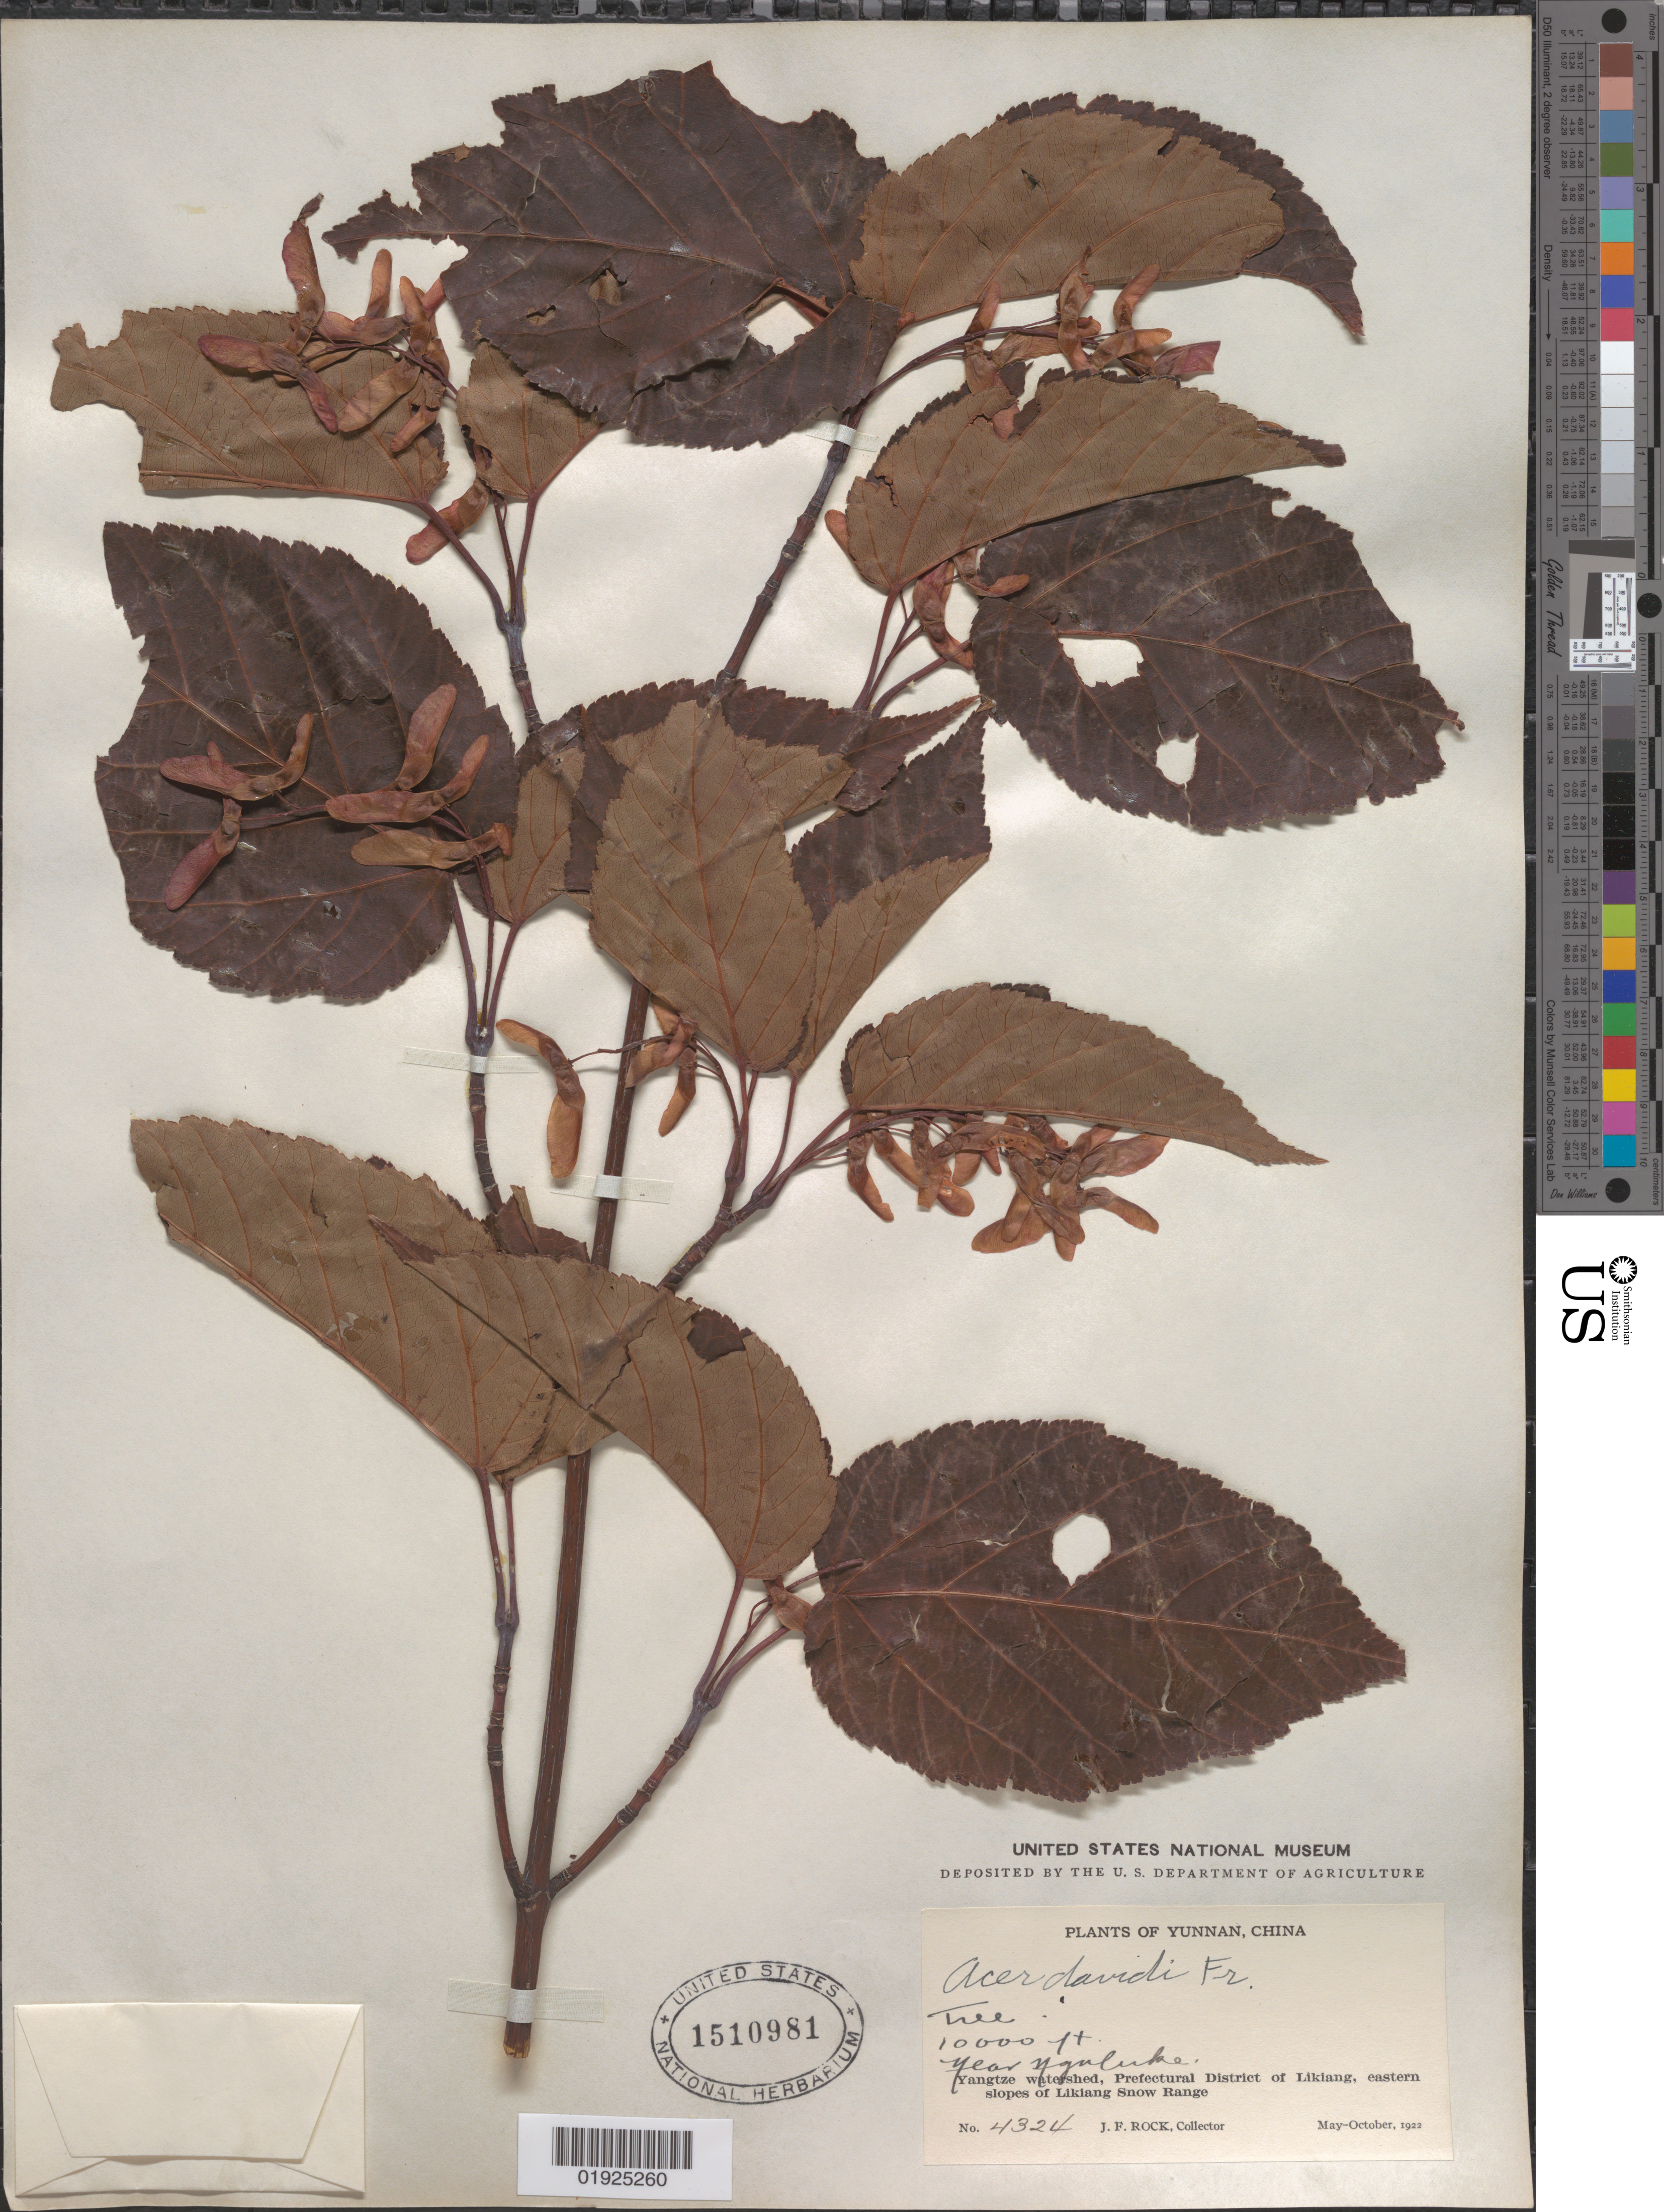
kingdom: Plantae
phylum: Tracheophyta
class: Magnoliopsida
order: Sapindales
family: Sapindaceae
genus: Acer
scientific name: Acer sikkimense subsp. davidii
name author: (Franch.) Wesm.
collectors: J. F. Rock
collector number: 4324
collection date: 1922-05/1922-10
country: China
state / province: Yunnan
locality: Prefectural District of Likiang, Yangtze watershed, eastern slopes of Likiang Snow Range. Near Nguluke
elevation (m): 3048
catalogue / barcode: US 1510981